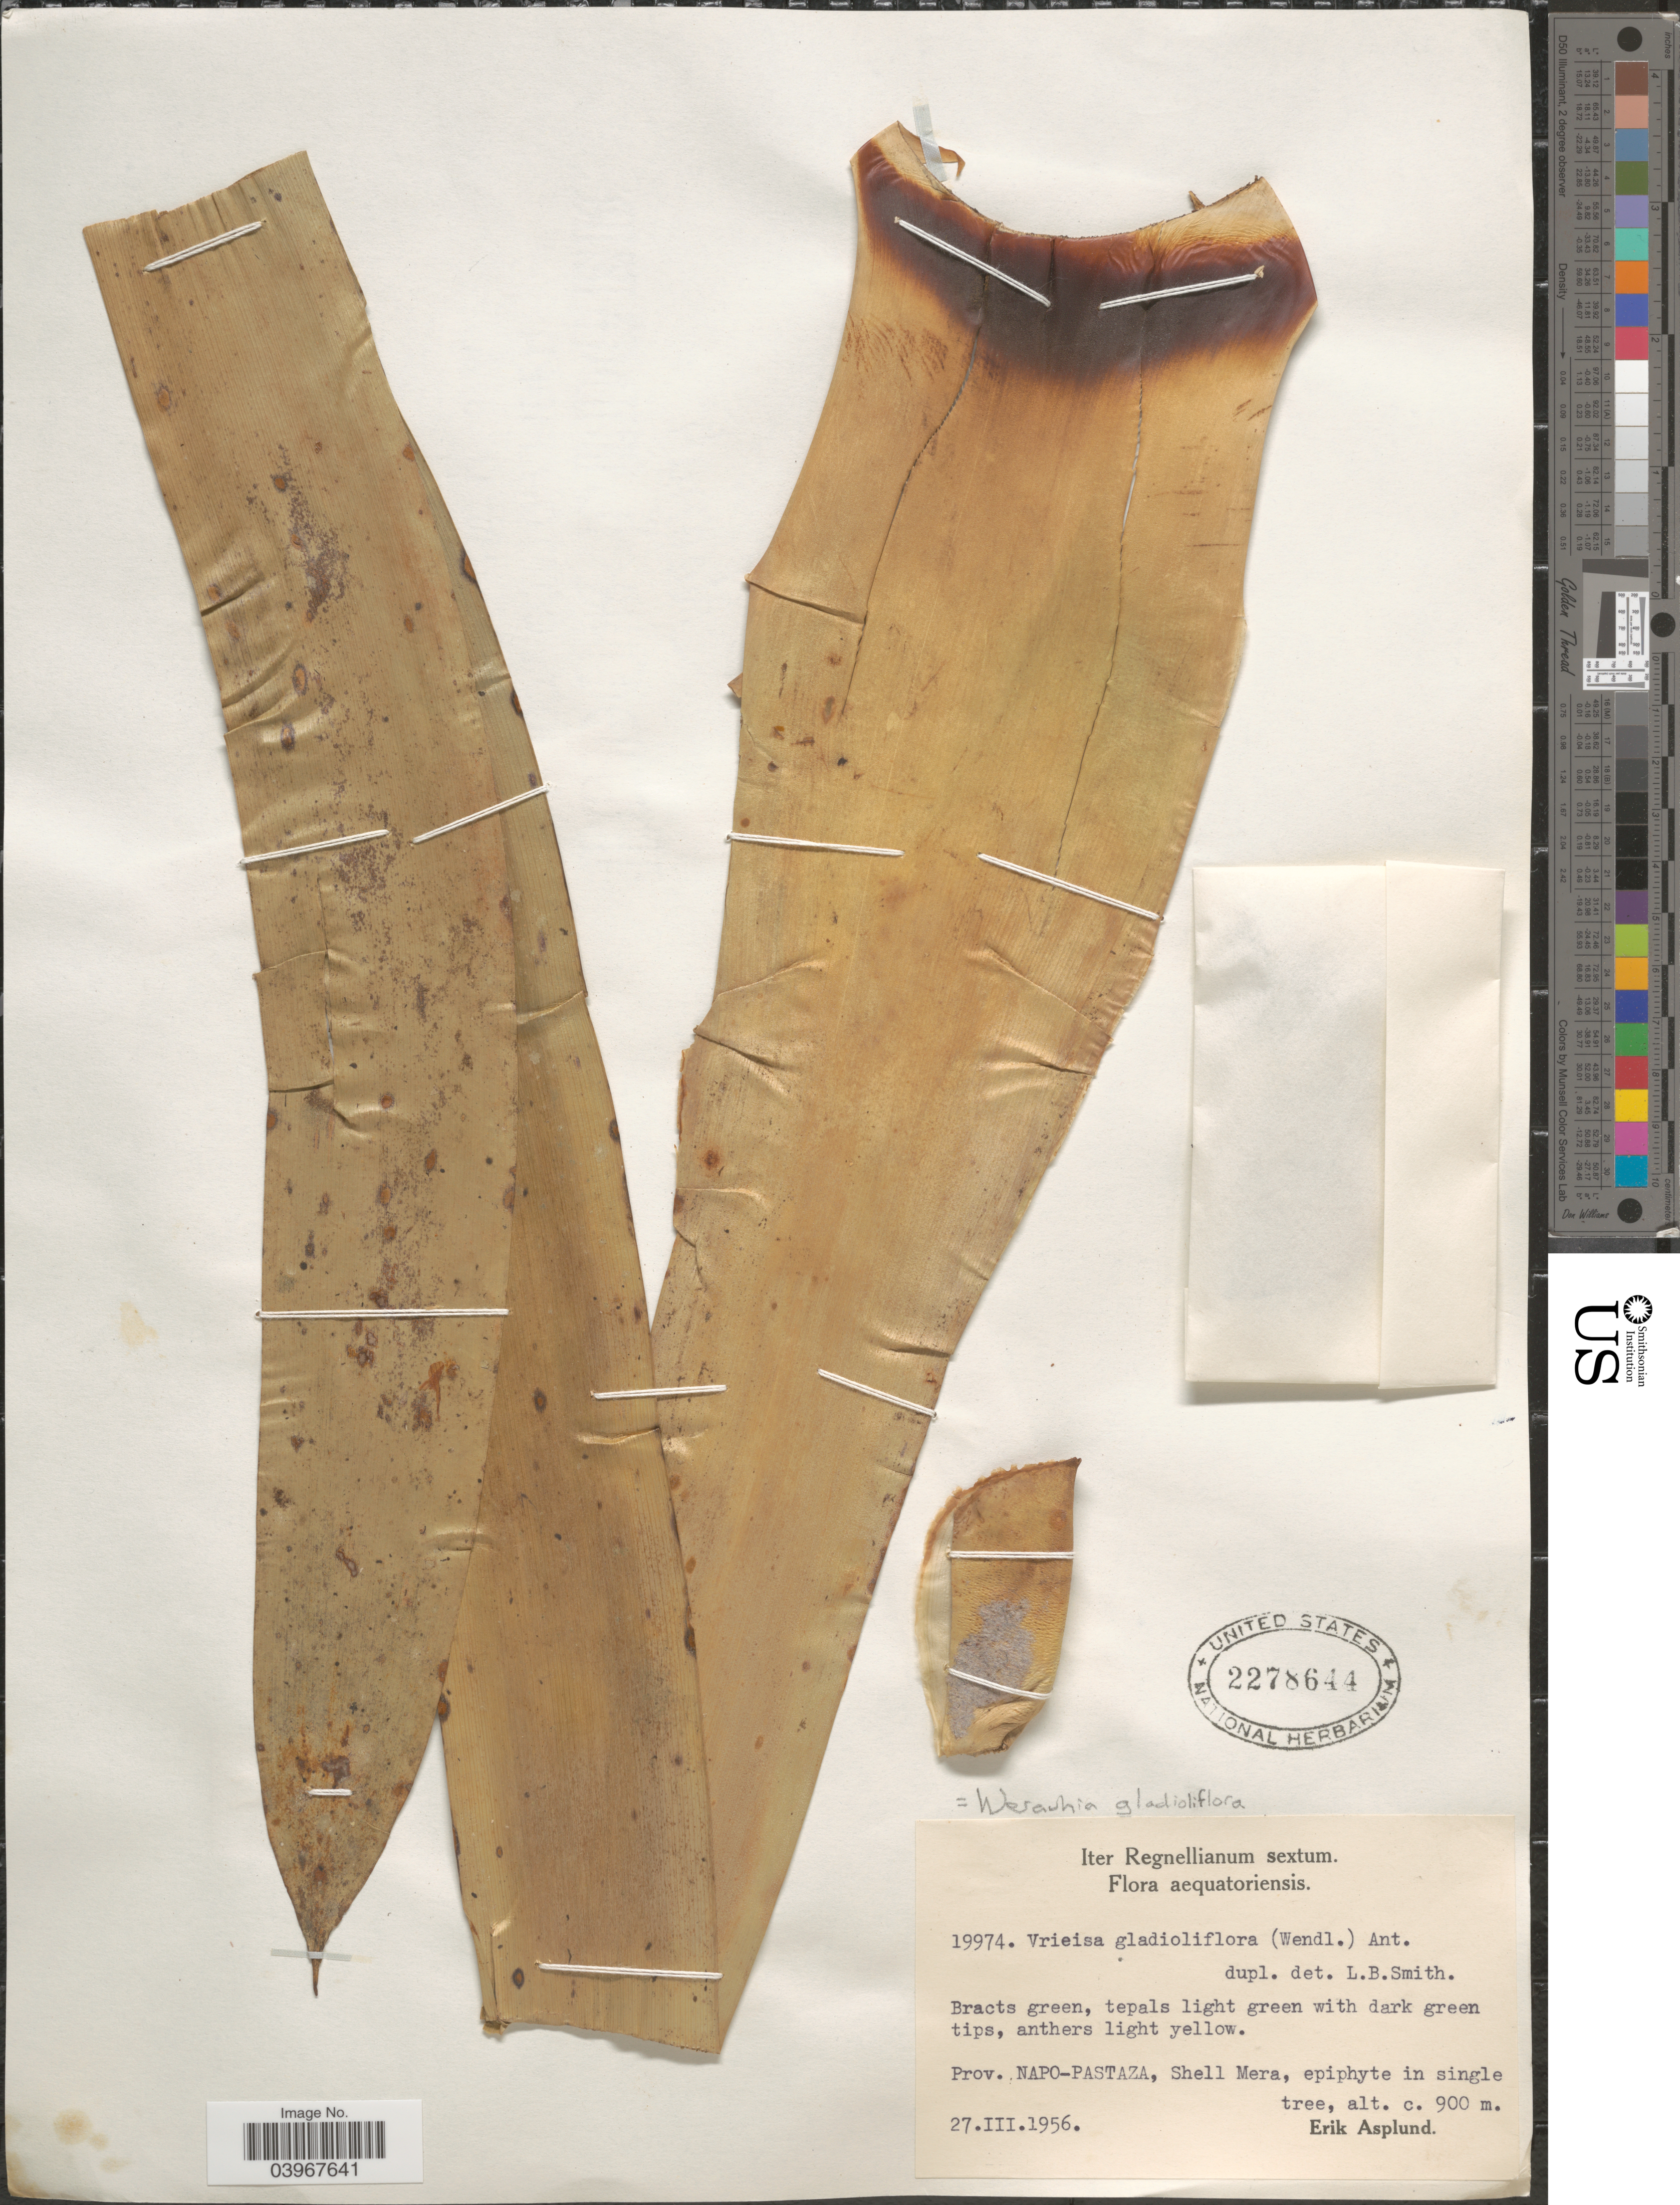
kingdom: Plantae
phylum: Tracheophyta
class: Liliopsida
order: Poales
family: Bromeliaceae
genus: Werauhia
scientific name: Werauhia gladioliflora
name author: (H. Wendl.) J.R. Grant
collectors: E. Asplund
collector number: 19974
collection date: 1956-03-27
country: Ecuador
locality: Prov. Napo-Pastaza, Shell Mera, epiphyte in single tree.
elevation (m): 900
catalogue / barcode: US 2278644